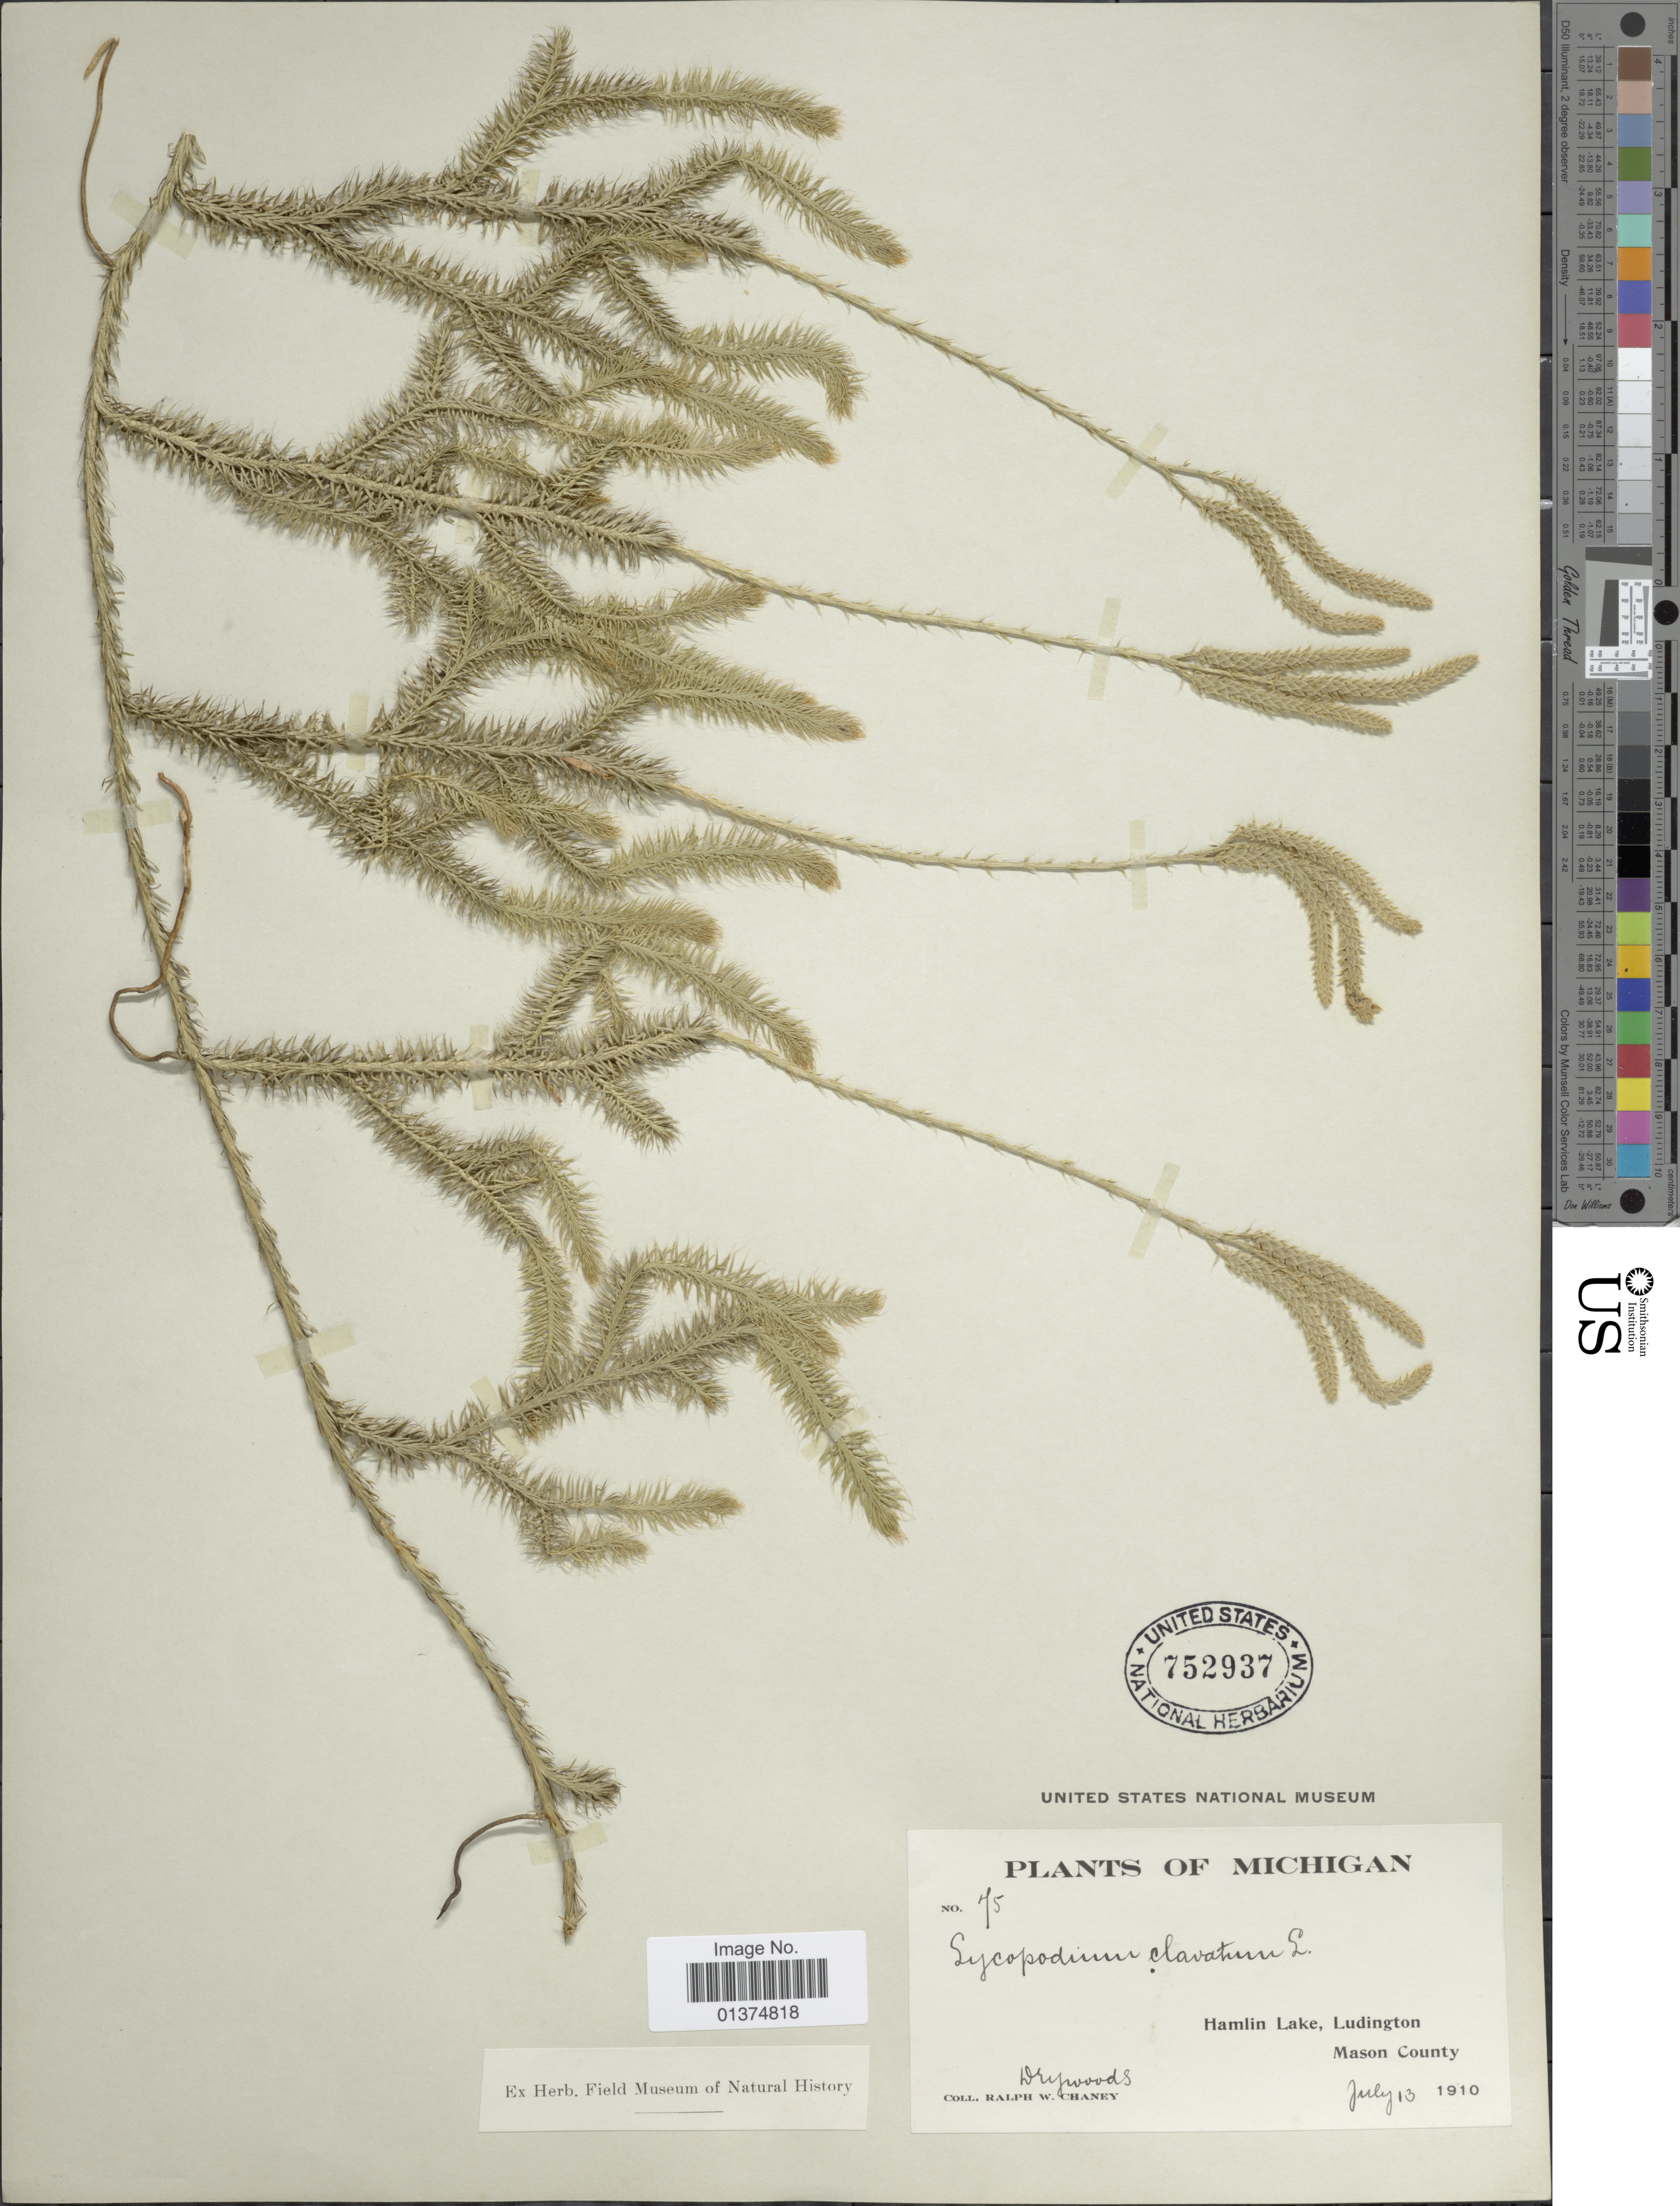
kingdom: Plantae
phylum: Tracheophyta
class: Lycopodiopsida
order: Lycopodiales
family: Lycopodiaceae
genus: Lycopodium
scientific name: Lycopodium clavatum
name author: L.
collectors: R. Chaney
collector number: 75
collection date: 1910-07-13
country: United States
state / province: Michigan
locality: Hamlin Lake, Ludington Mason County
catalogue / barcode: US 752937